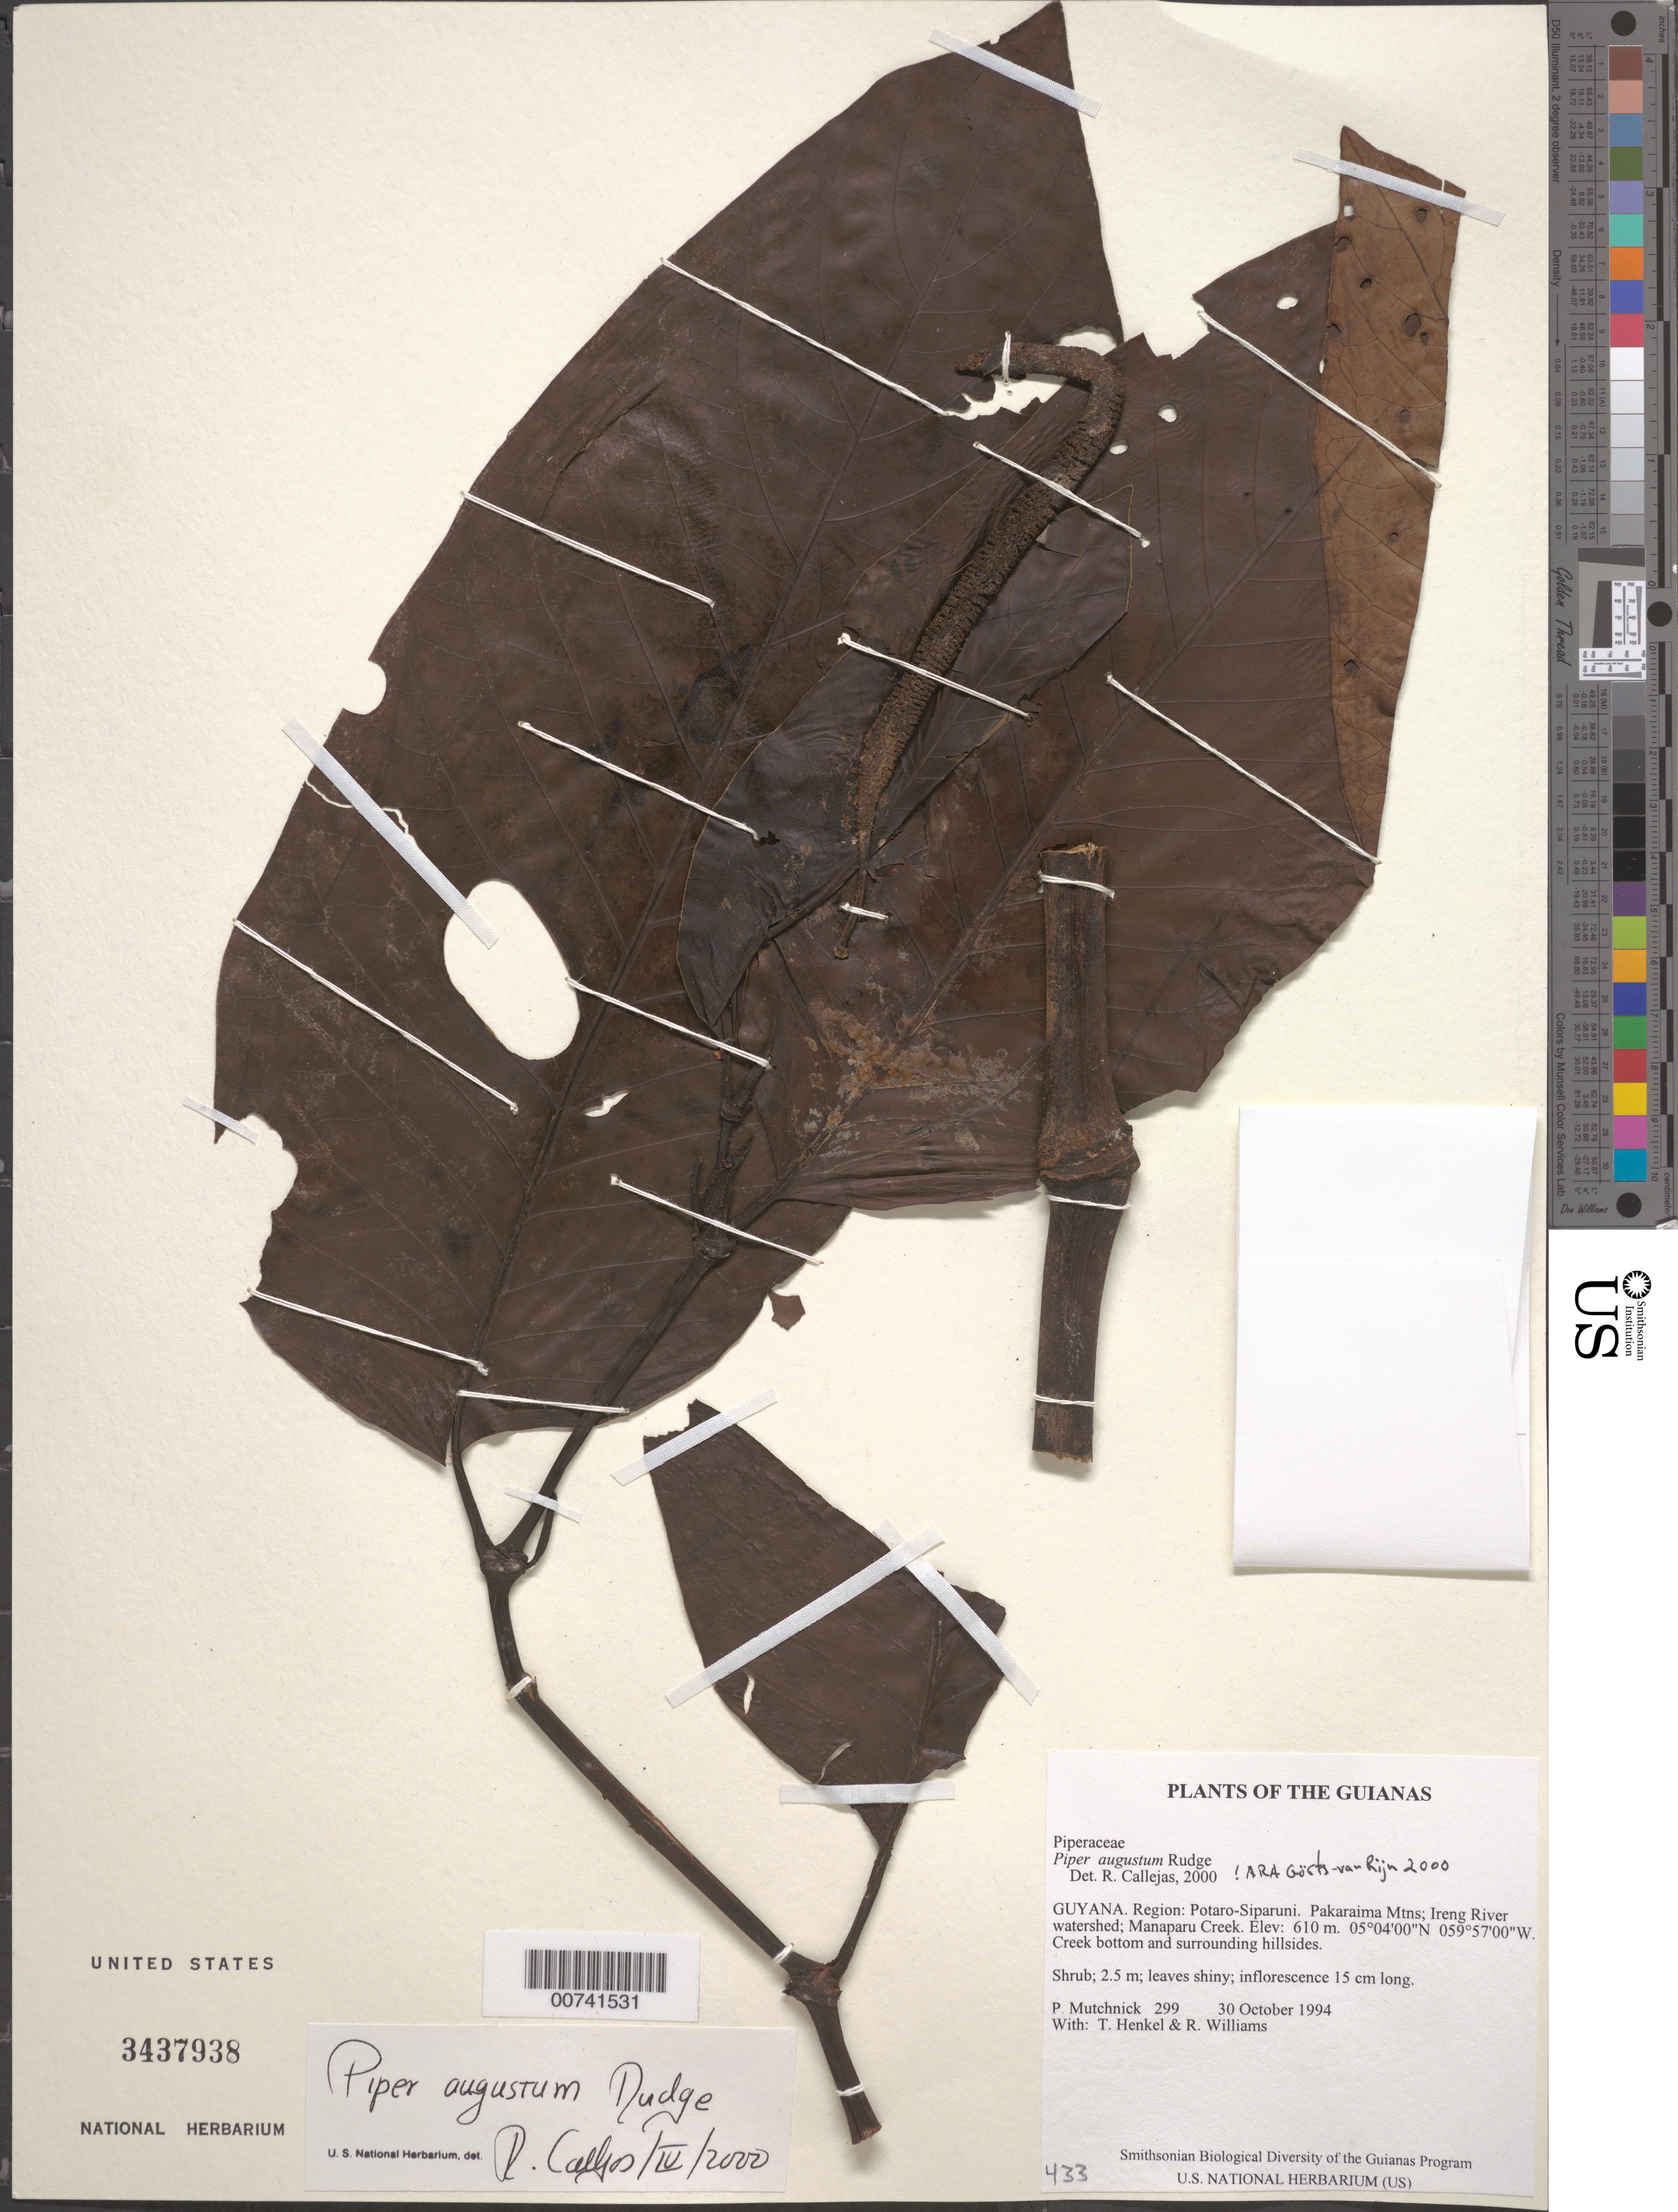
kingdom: Plantae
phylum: Tracheophyta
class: Magnoliopsida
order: Piperales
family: Piperaceae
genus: Piper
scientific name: Piper augustum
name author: Rudge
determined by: Görts-van Rijn, A. R. A.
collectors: P. Mutchnick, T. Henkel & R. Williams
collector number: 299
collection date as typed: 30 October 1994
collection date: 1994-10-30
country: Guyana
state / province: Potaro-Siparuni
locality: Pakaraima Mtns; Ireng River watershed; Manaparu Creek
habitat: Creek bottom and surrounding hillsides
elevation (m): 610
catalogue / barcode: US 3437938